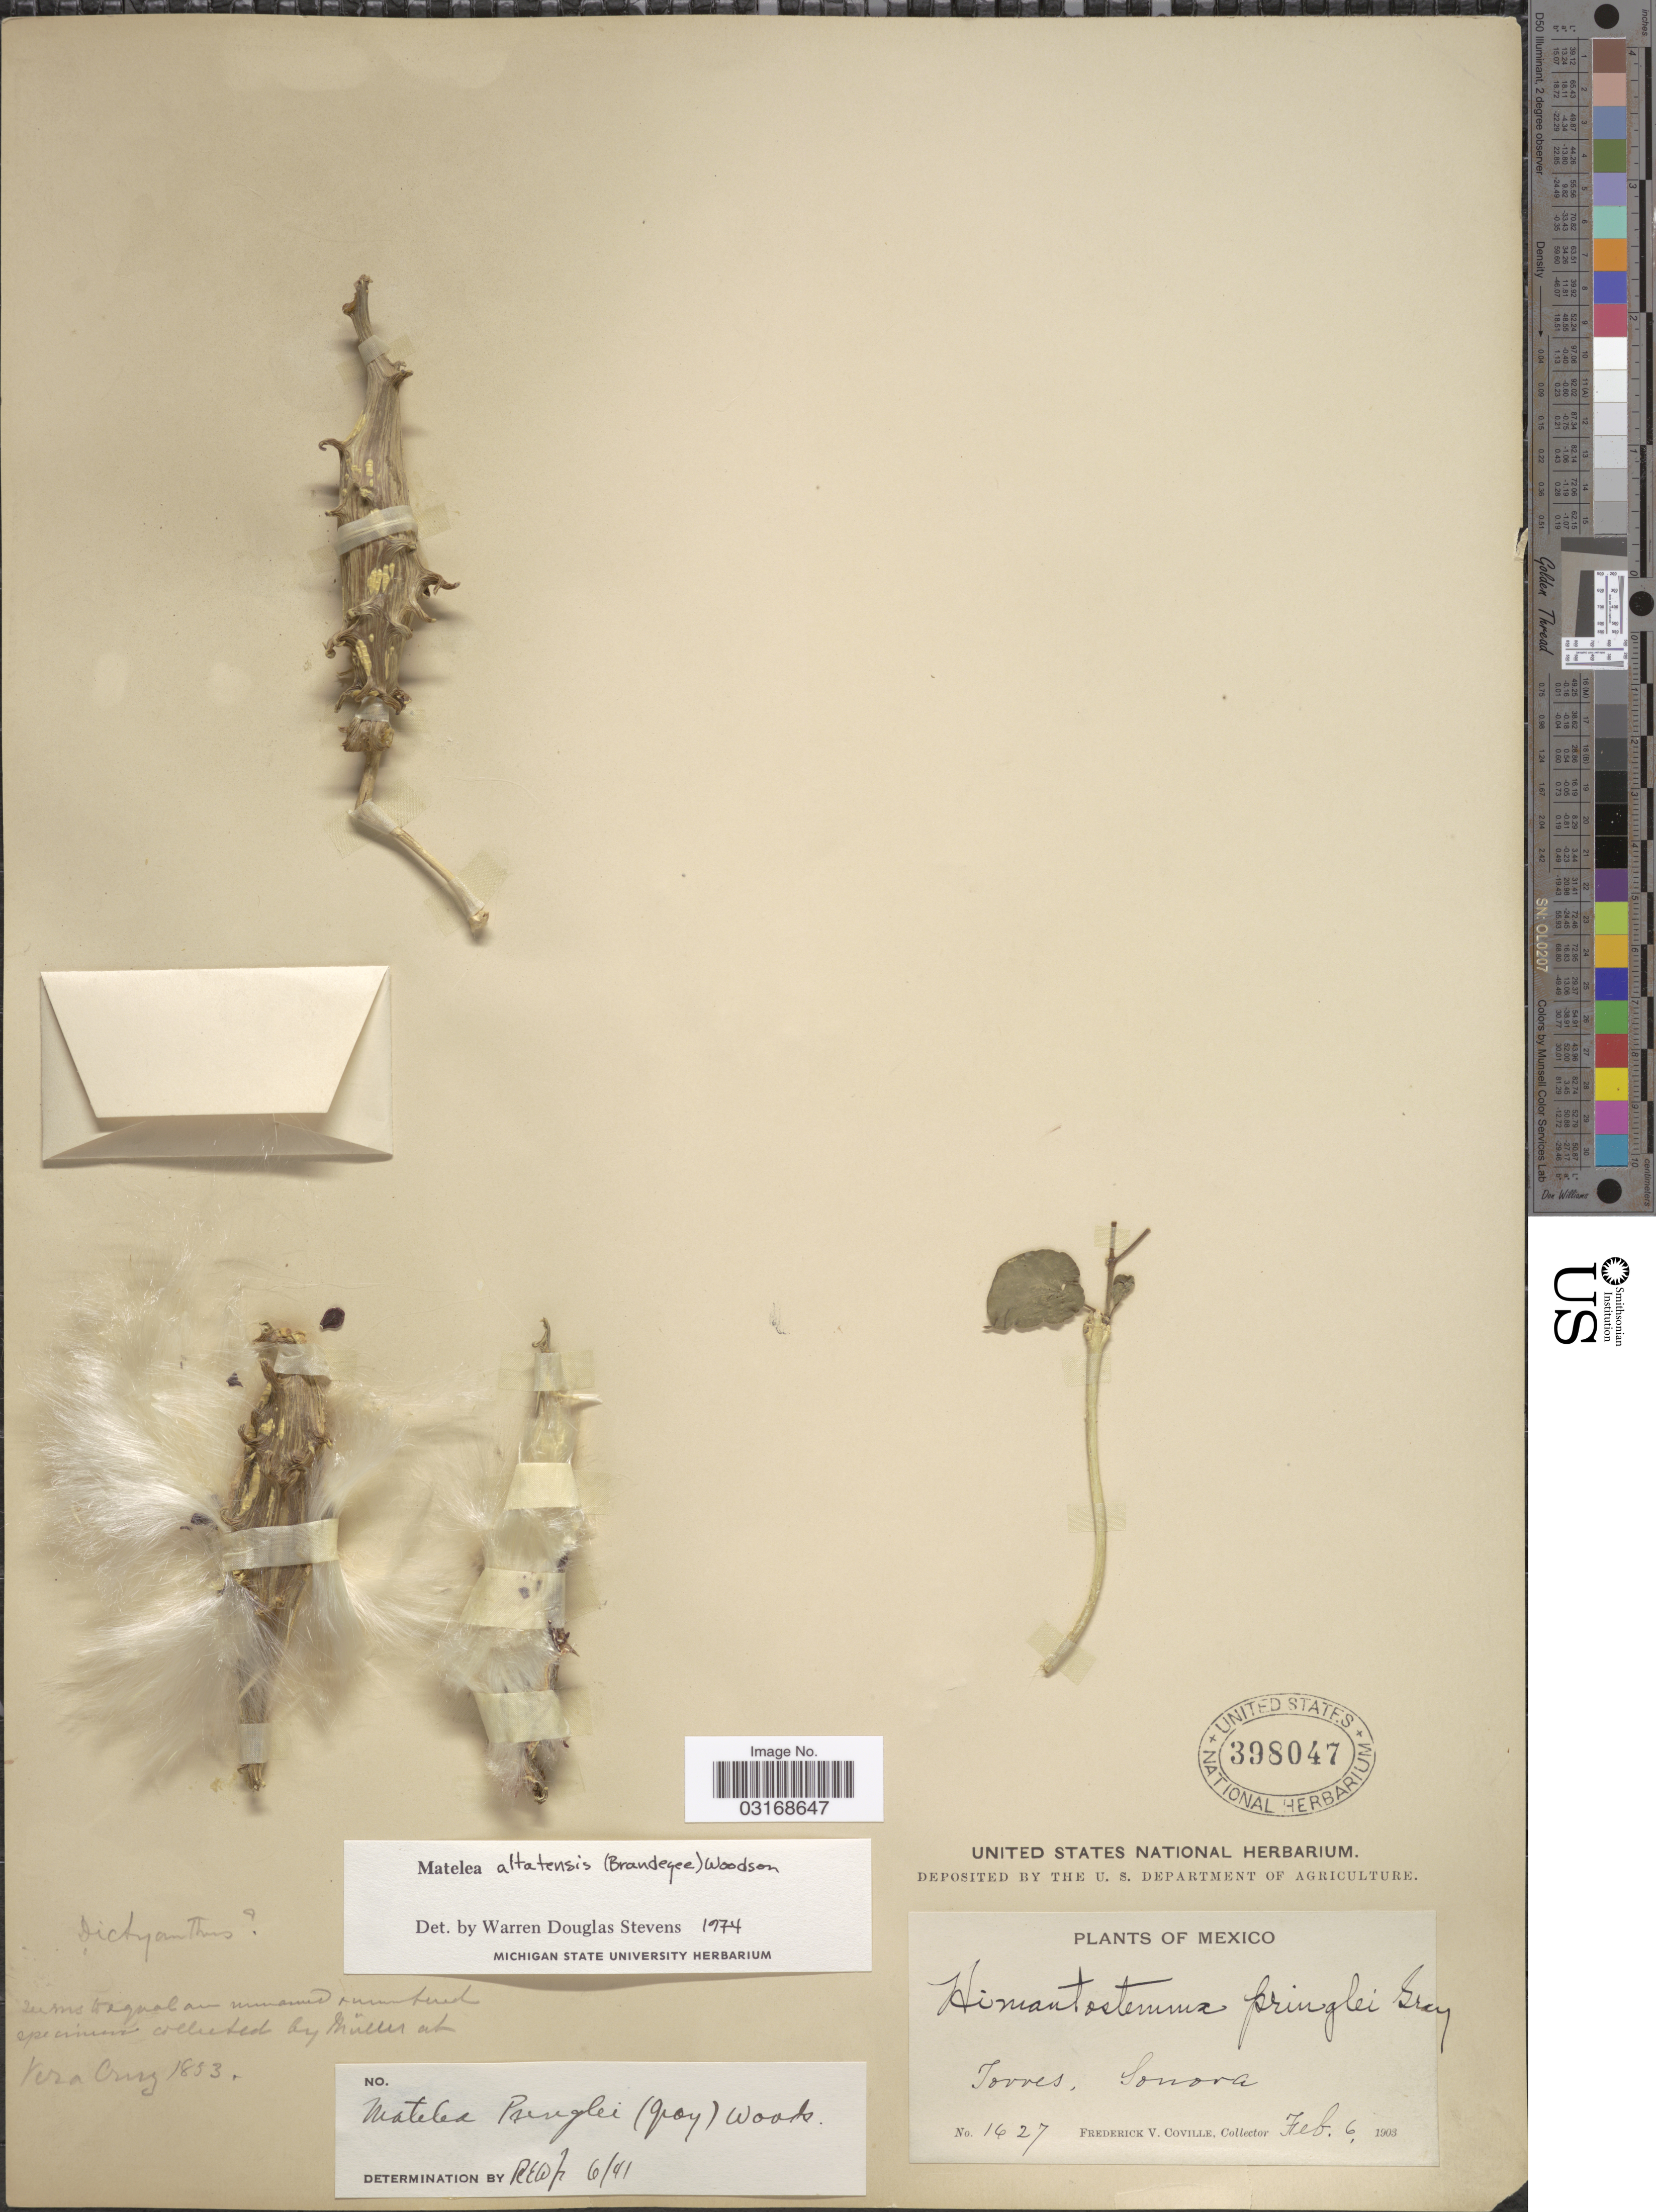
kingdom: Plantae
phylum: Tracheophyta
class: Magnoliopsida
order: Gentianales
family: Apocynaceae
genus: Matelea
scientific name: Matelea altatensis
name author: (Brandegee) Woodson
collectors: F. V. Coville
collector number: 1627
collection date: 1903-02-06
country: Mexico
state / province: Sonora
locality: Torres.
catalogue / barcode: US 398047